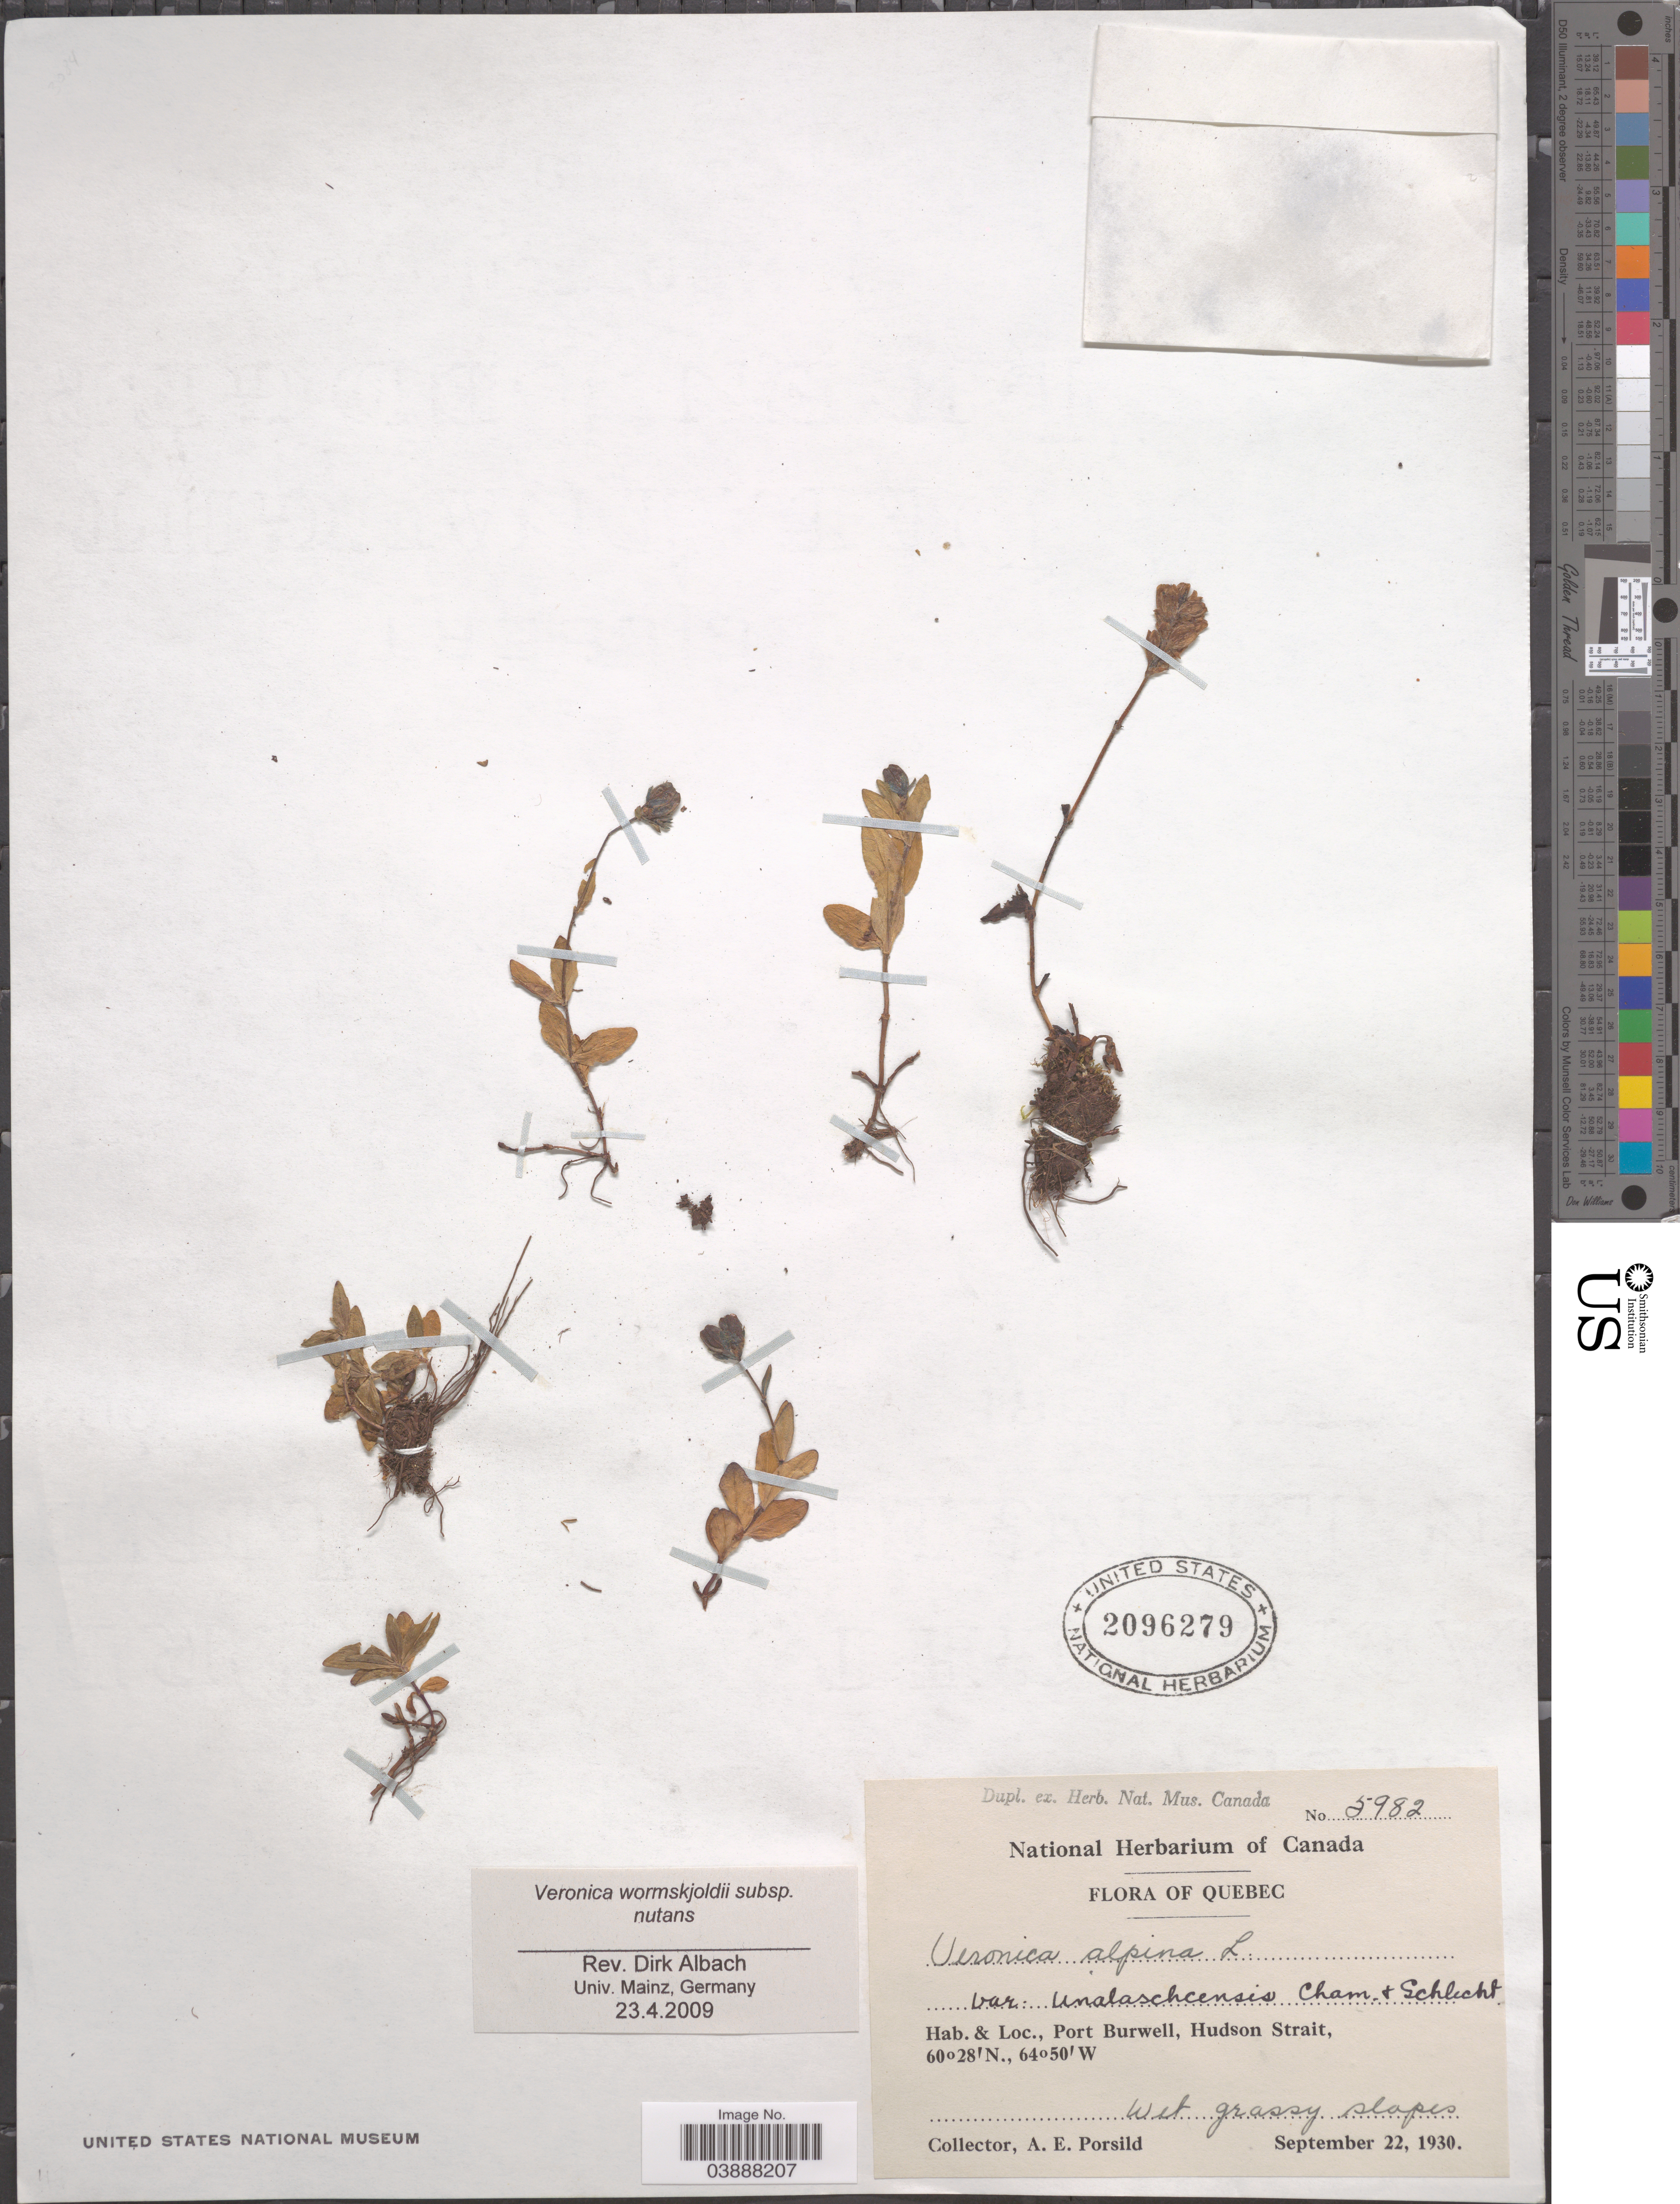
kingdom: Plantae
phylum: Tracheophyta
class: Magnoliopsida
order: Lamiales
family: Plantaginaceae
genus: Veronica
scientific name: Veronica wormskjoldii subsp. nutans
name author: (Bong.) Albach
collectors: A. E. Porsild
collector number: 5982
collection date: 1930-09-22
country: Canada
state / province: Quebec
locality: Port Burwell, Hudson Strait.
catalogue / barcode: US 2096279